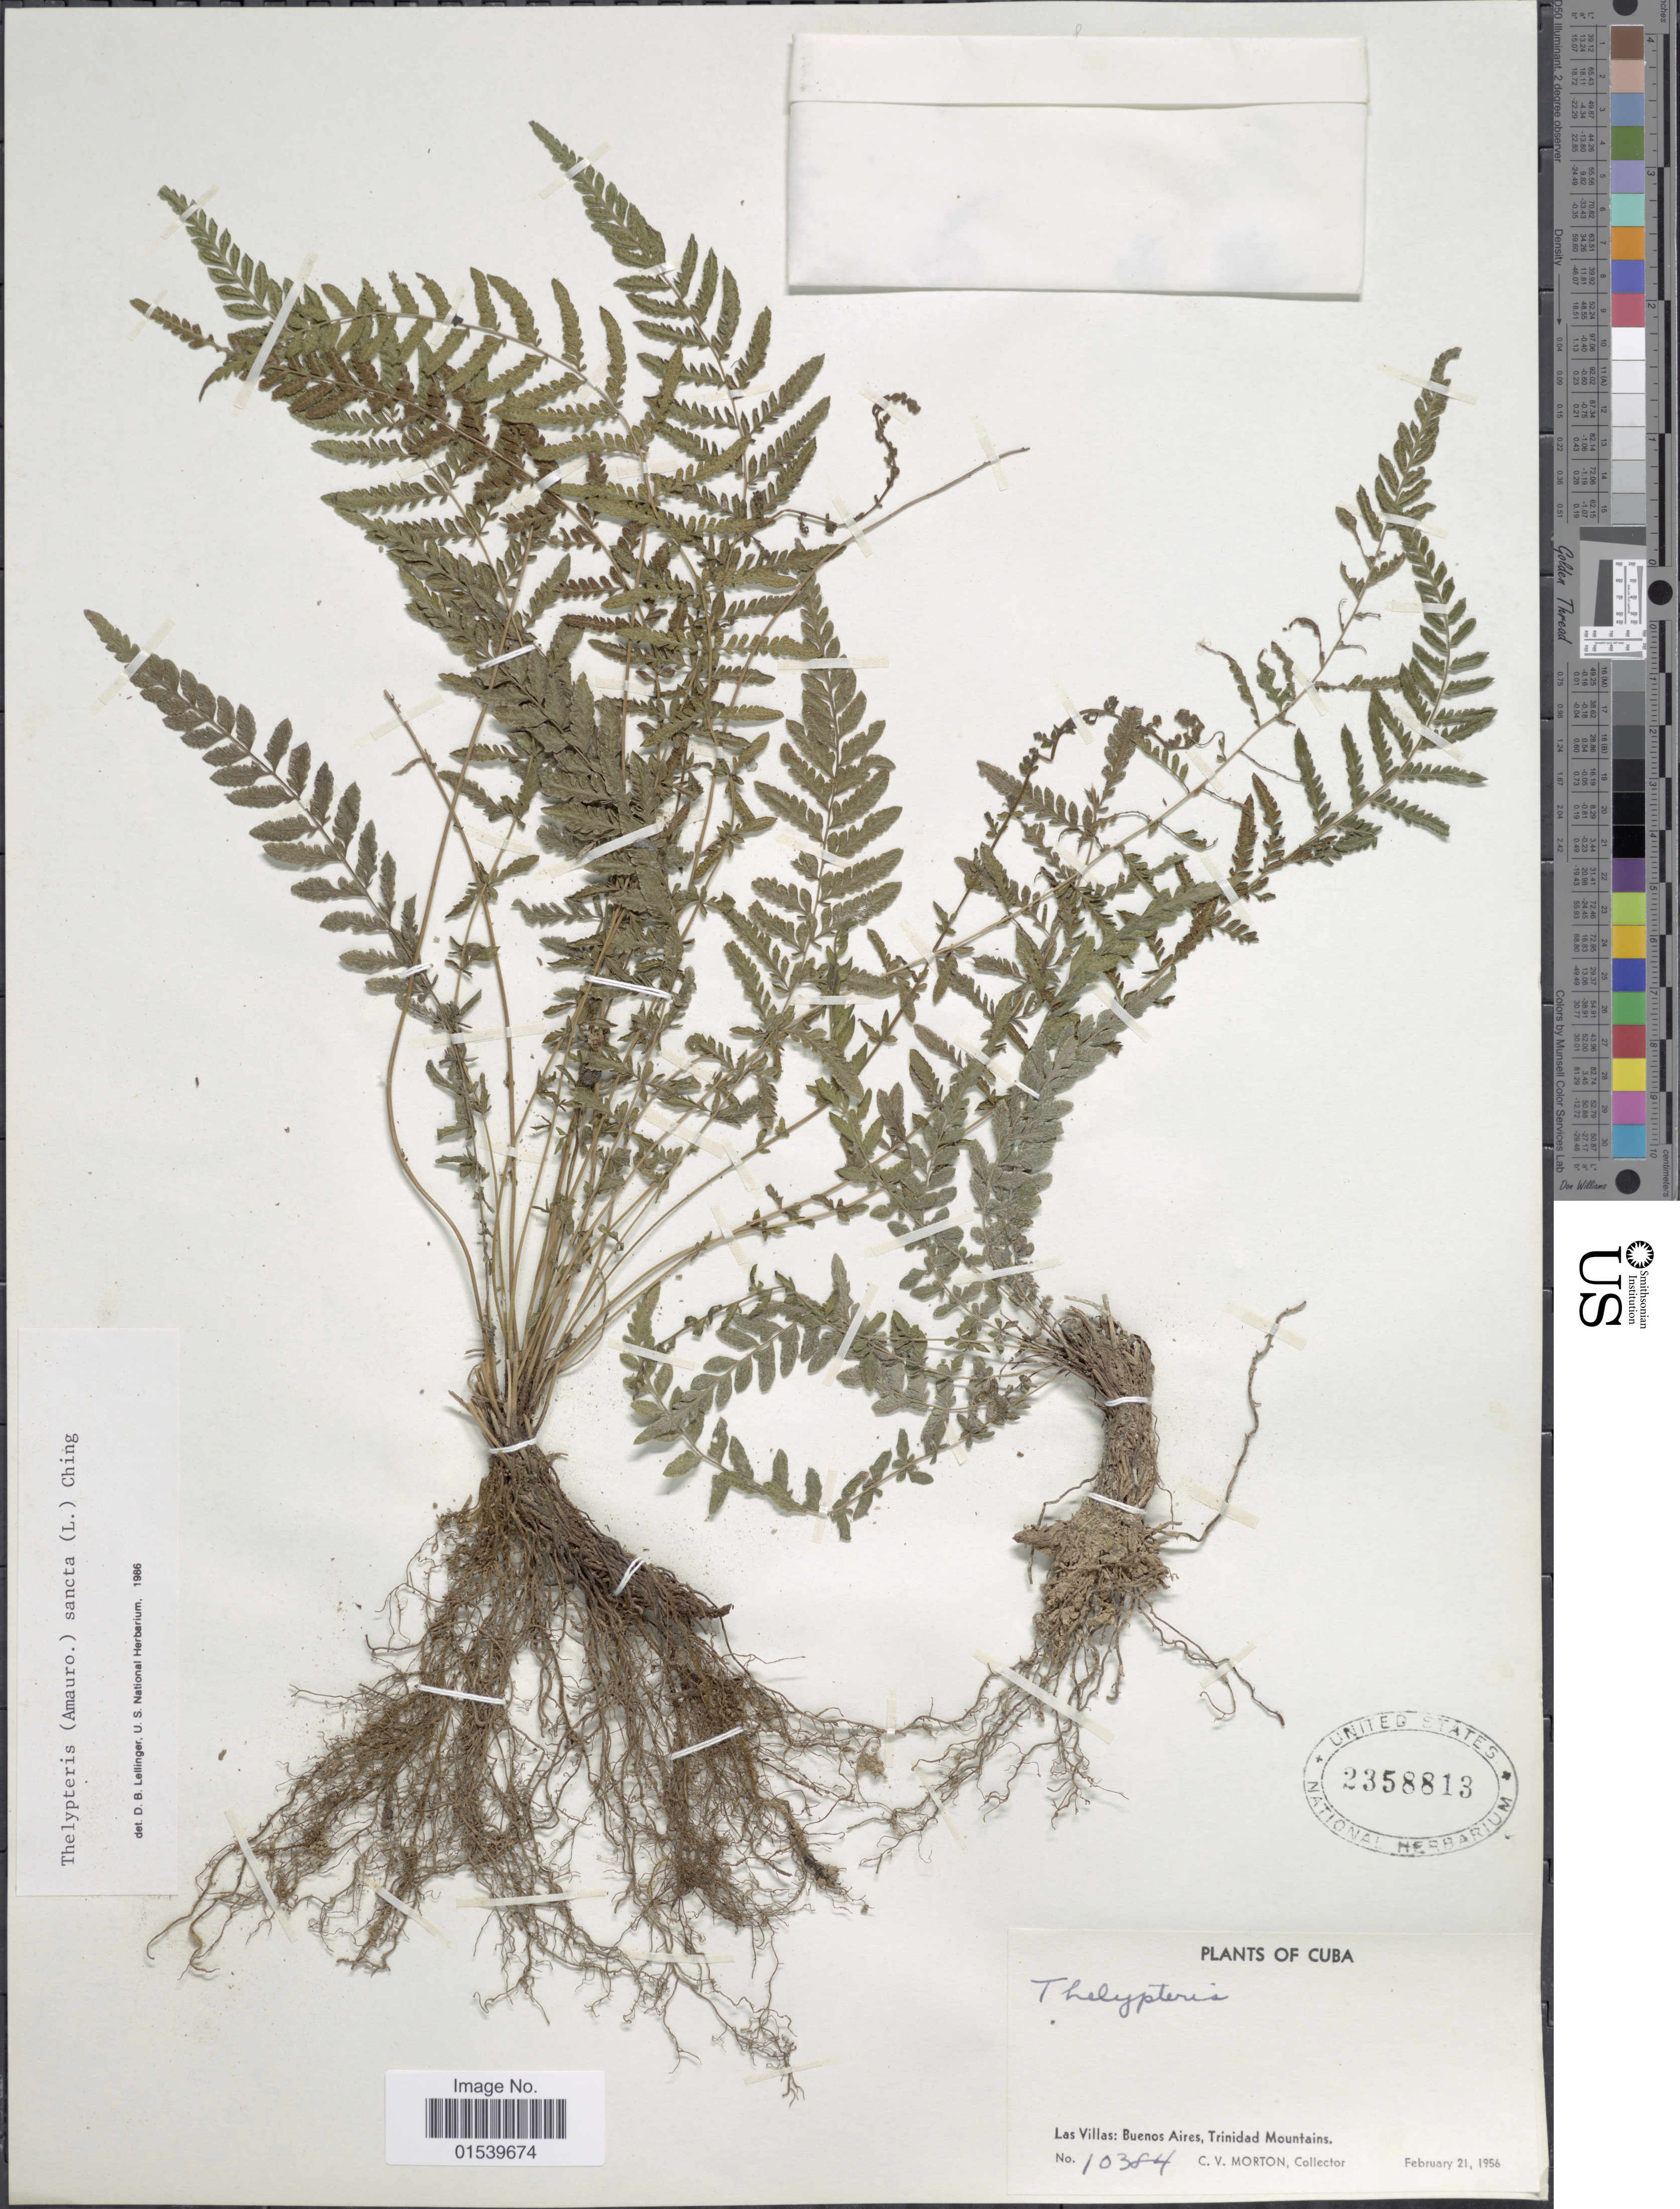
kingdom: Plantae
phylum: Tracheophyta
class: Polypodiopsida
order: Polypodiales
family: Thelypteridaceae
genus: Amauropelta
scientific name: Amauropelta sancta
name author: (L.) Pic. Serm.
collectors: C. V. Morton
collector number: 10384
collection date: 1956-02-21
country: Cuba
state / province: Las Villas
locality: Buenos Aires, Trinidad Mountains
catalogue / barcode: US 2358813